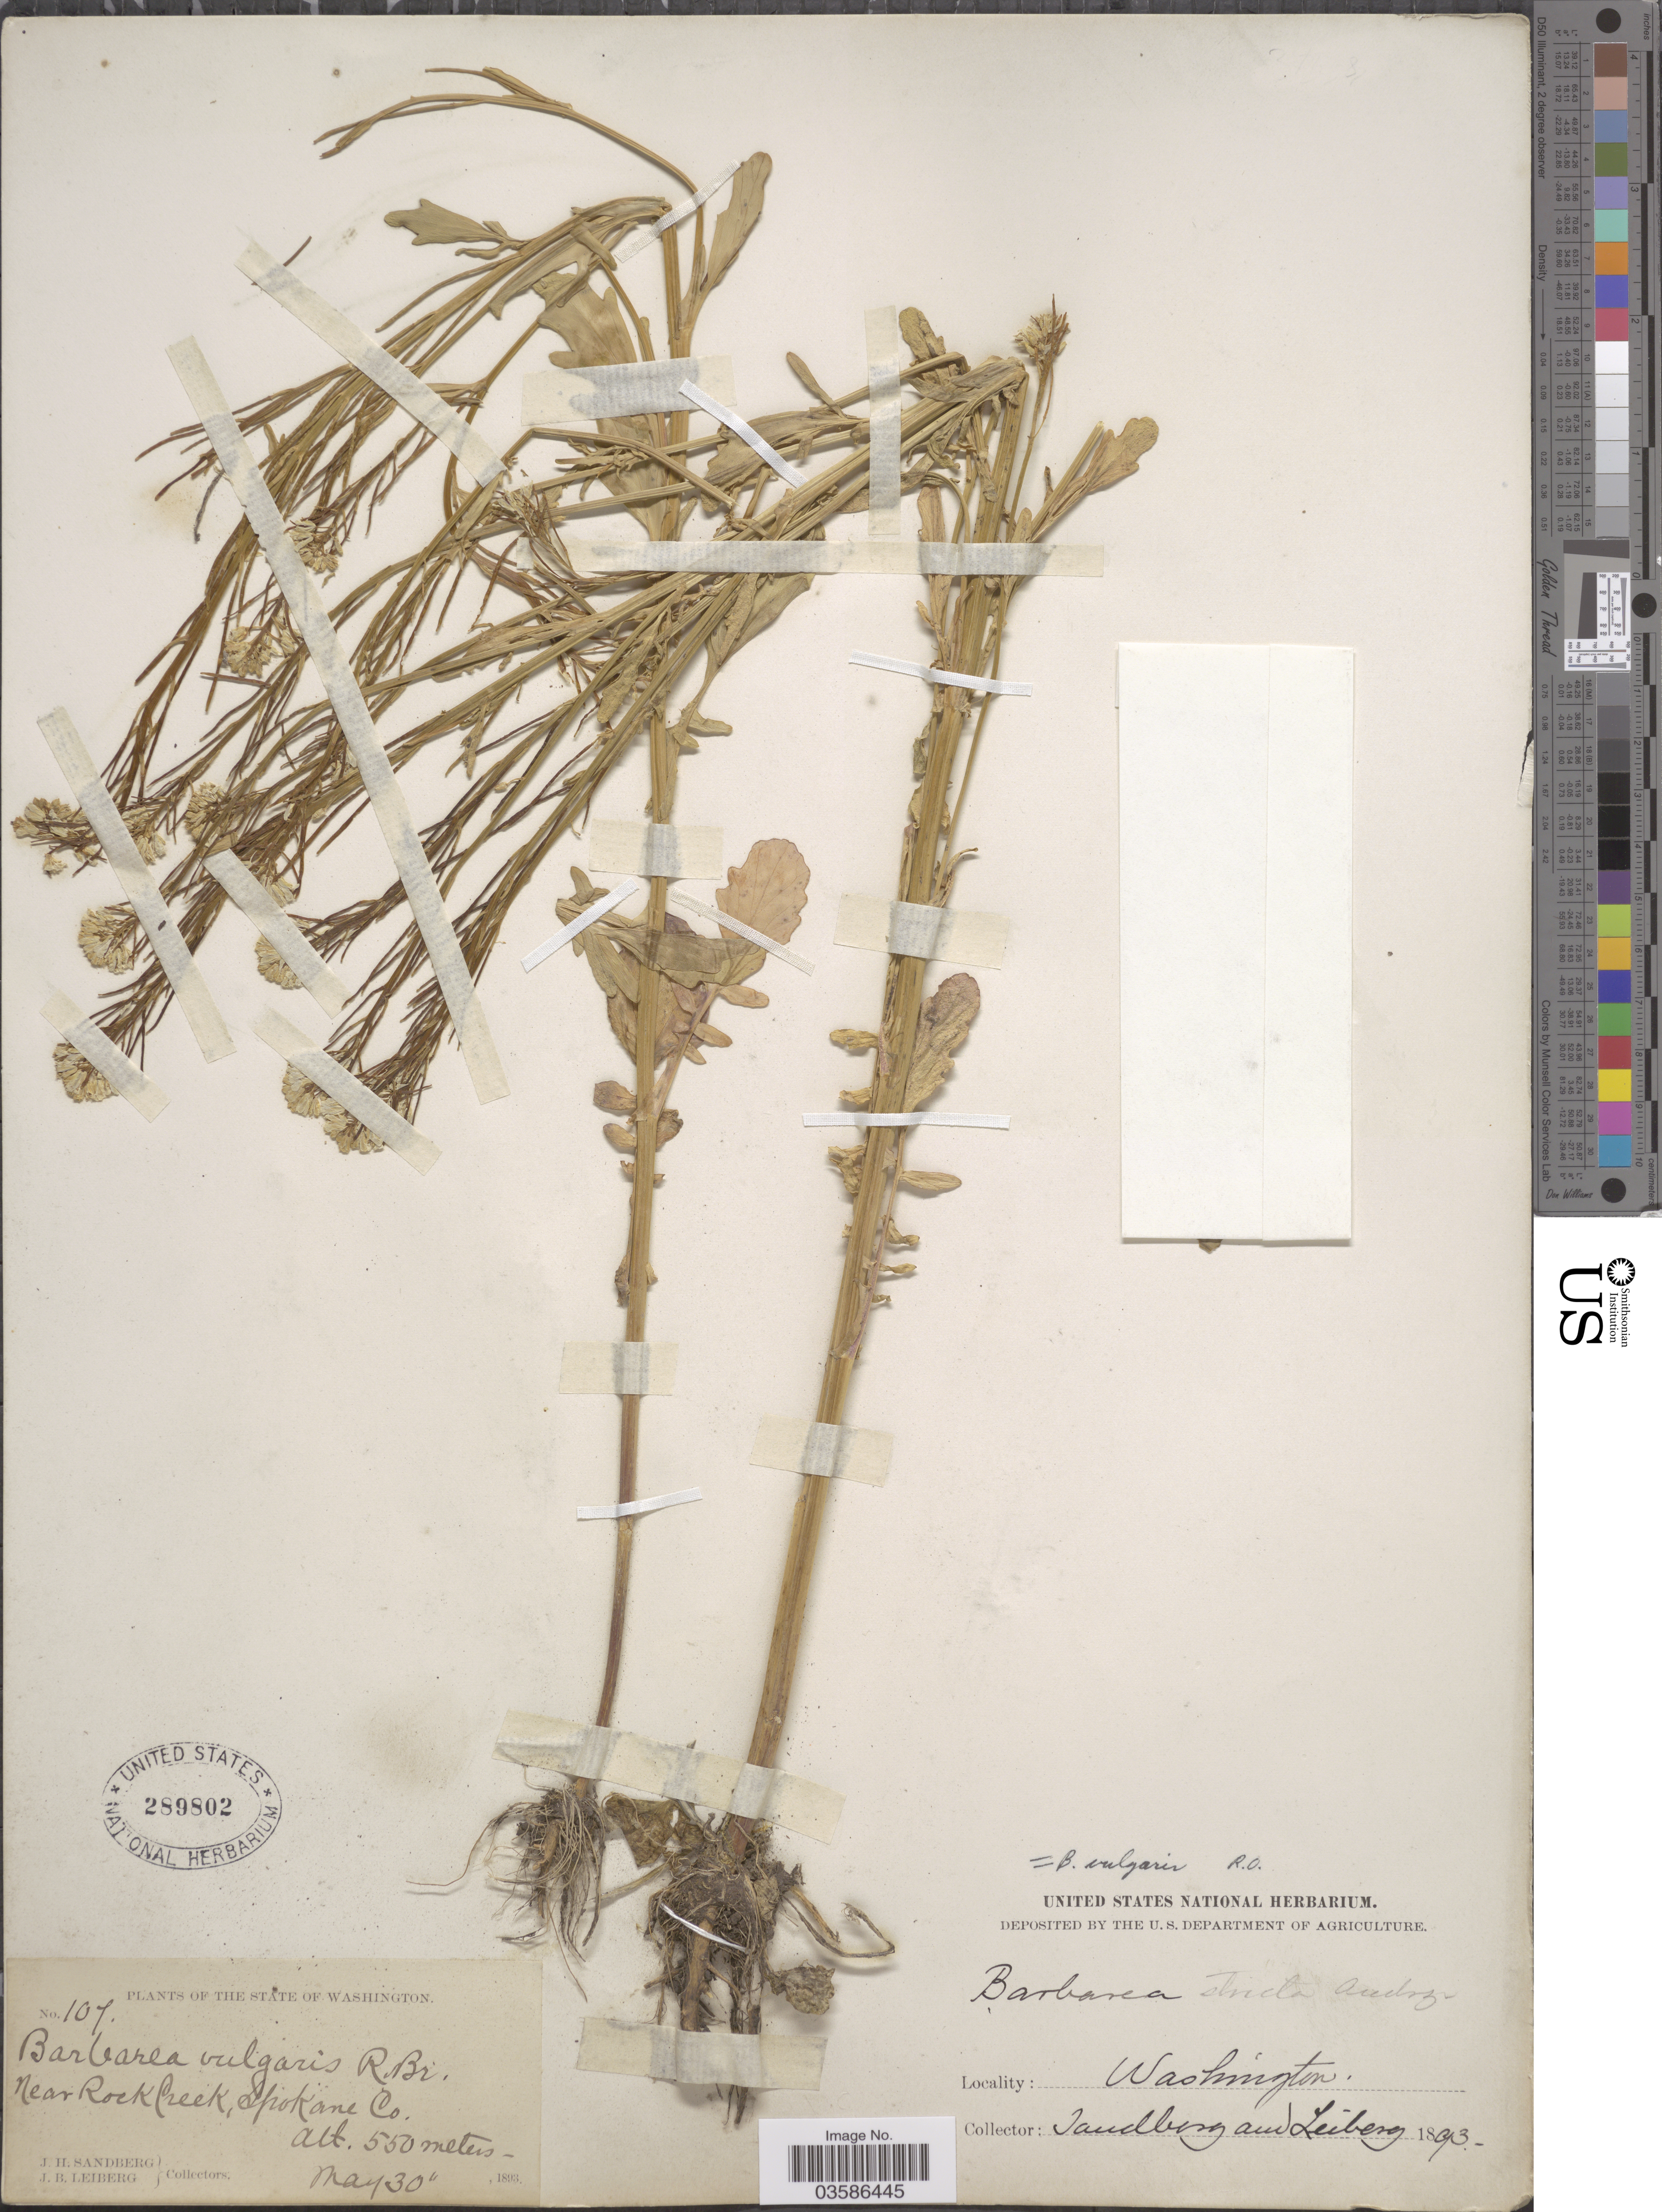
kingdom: Plantae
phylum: Tracheophyta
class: Magnoliopsida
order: Brassicales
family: Brassicaceae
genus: Barbarea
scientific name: Barbarea vulgaris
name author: W.T. Aiton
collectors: J. H. Sandberg & J. B. Leiberg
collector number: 107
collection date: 1893-05-30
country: United States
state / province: Washington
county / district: Spokane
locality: Near Rock Creek, Spokane Co.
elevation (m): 550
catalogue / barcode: US 289802